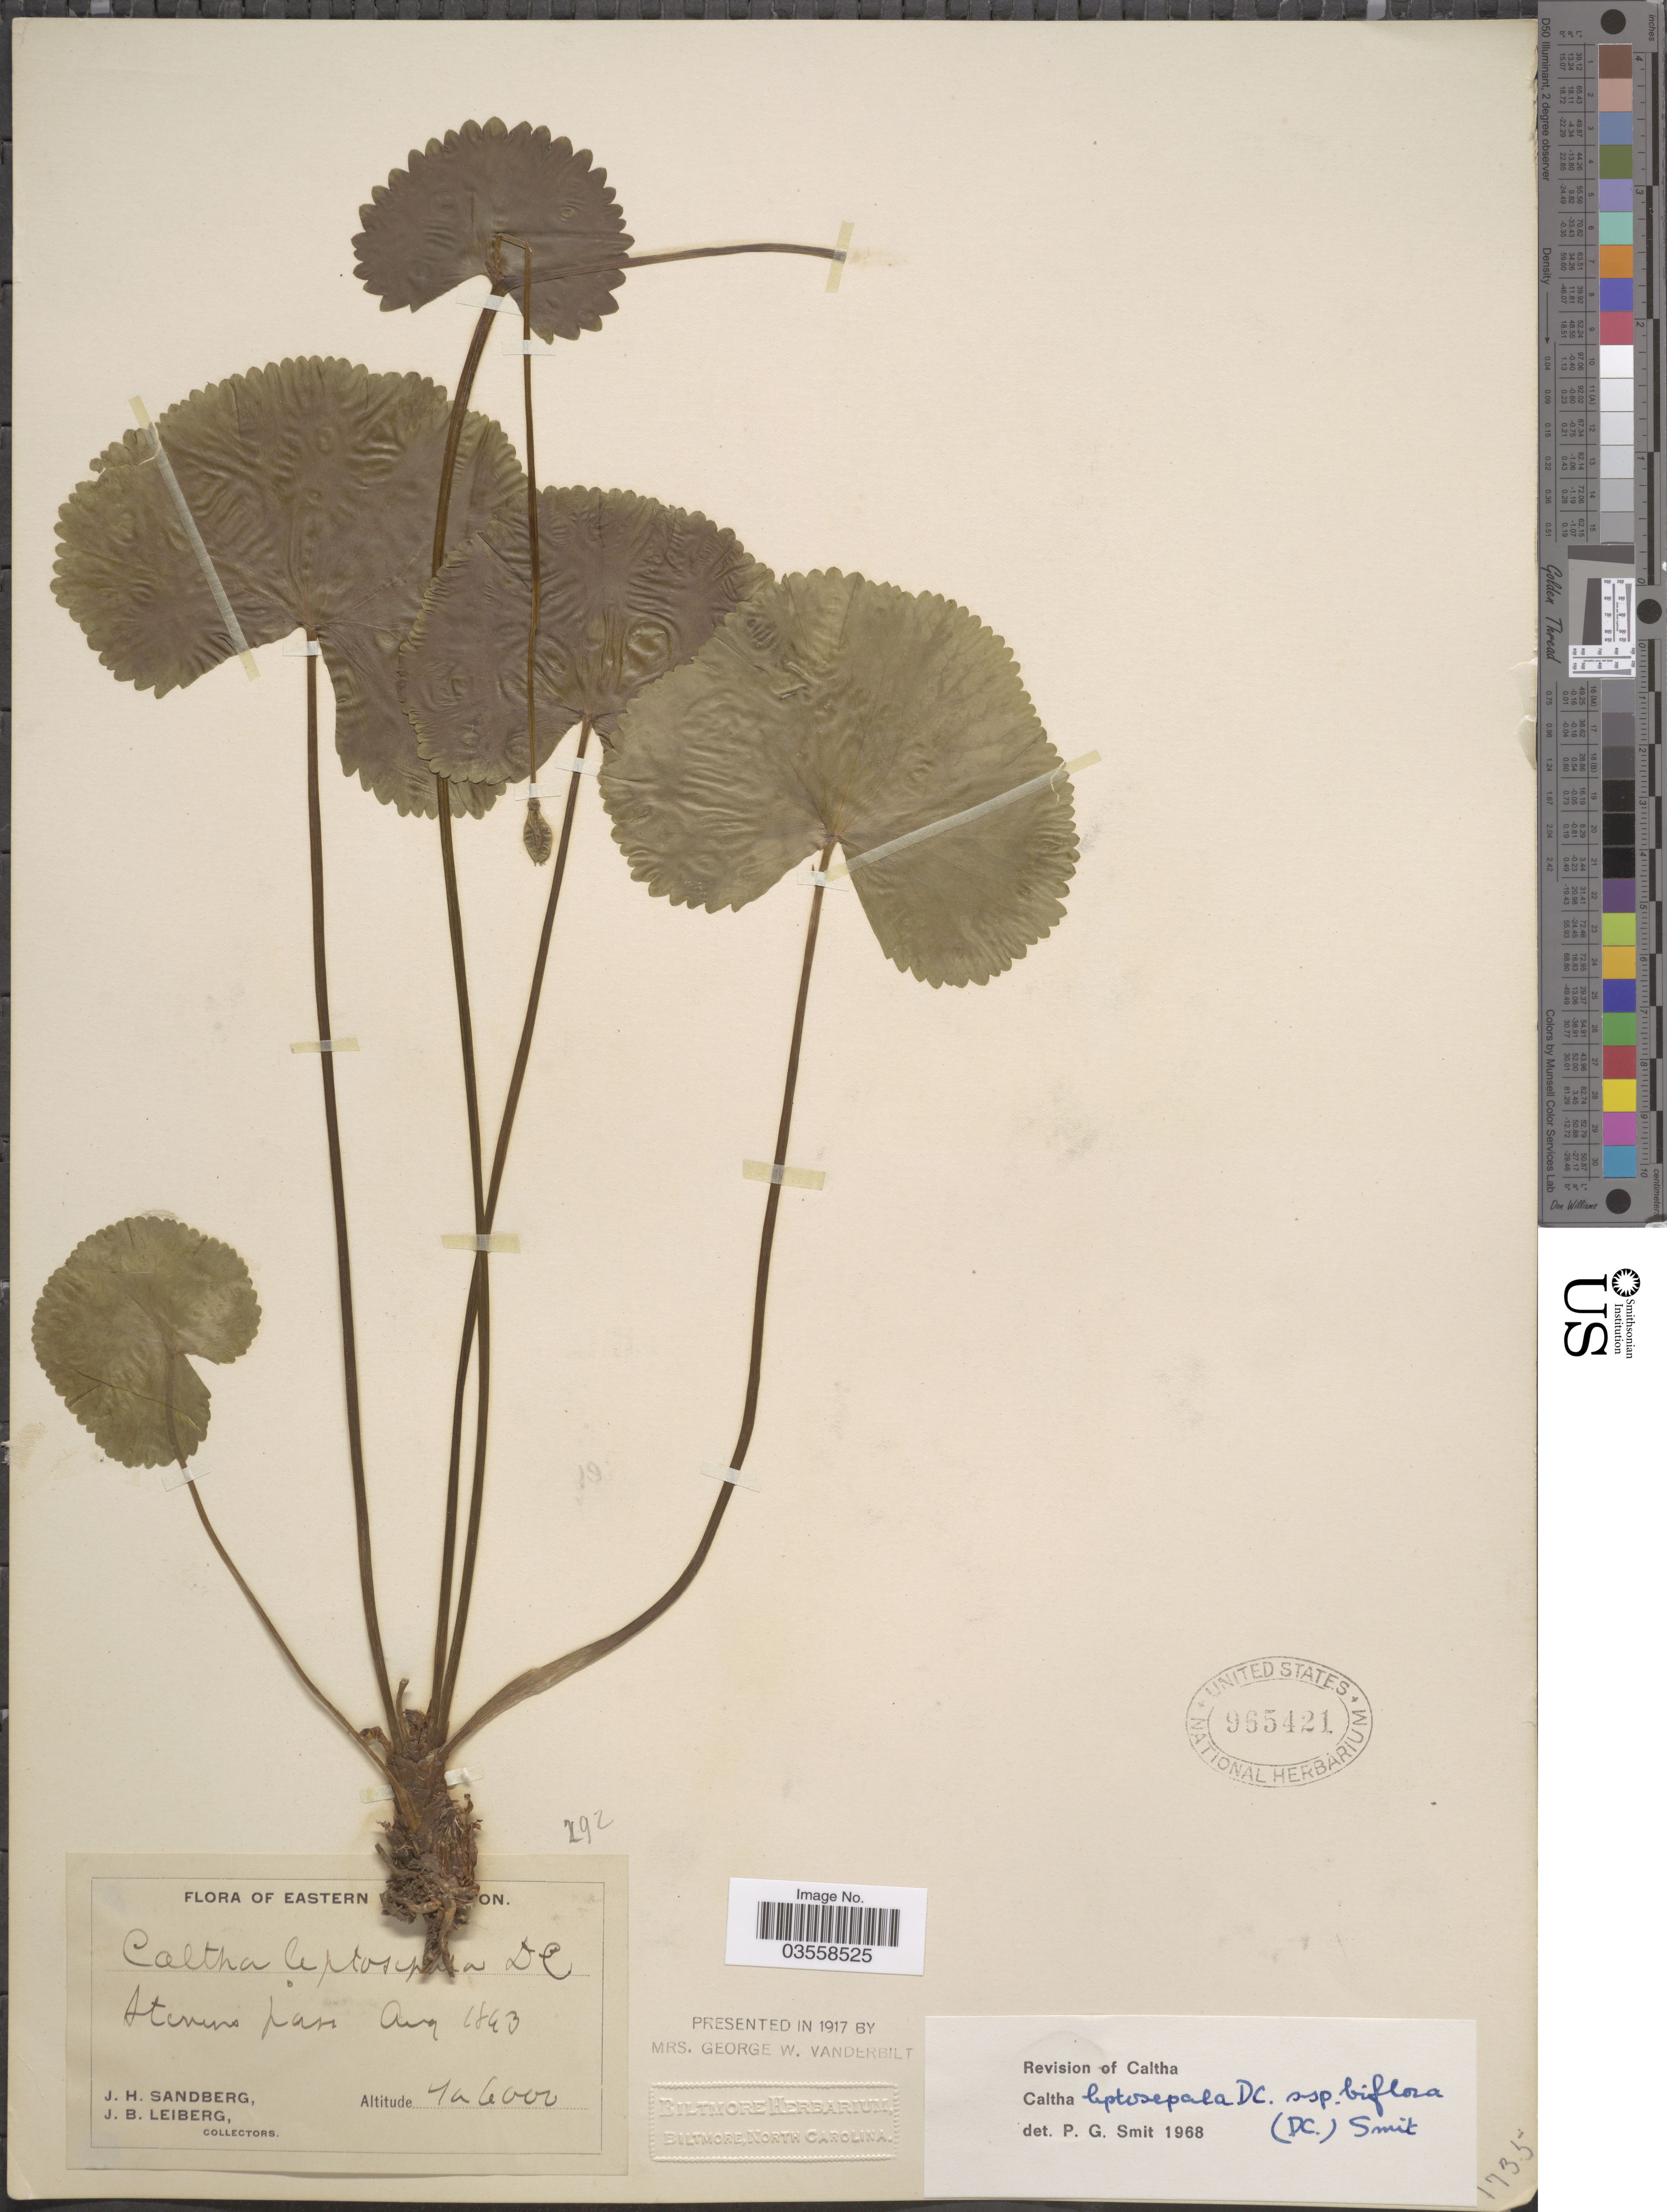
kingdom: Plantae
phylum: Tracheophyta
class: Magnoliopsida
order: Ranunculales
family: Ranunculaceae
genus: Caltha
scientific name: Caltha leptosepala subsp. biflora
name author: DC.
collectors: J. H. Sandberg & J. B. Leiberg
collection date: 1893-08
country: United States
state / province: Washington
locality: Stevens pass.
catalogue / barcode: US 965421